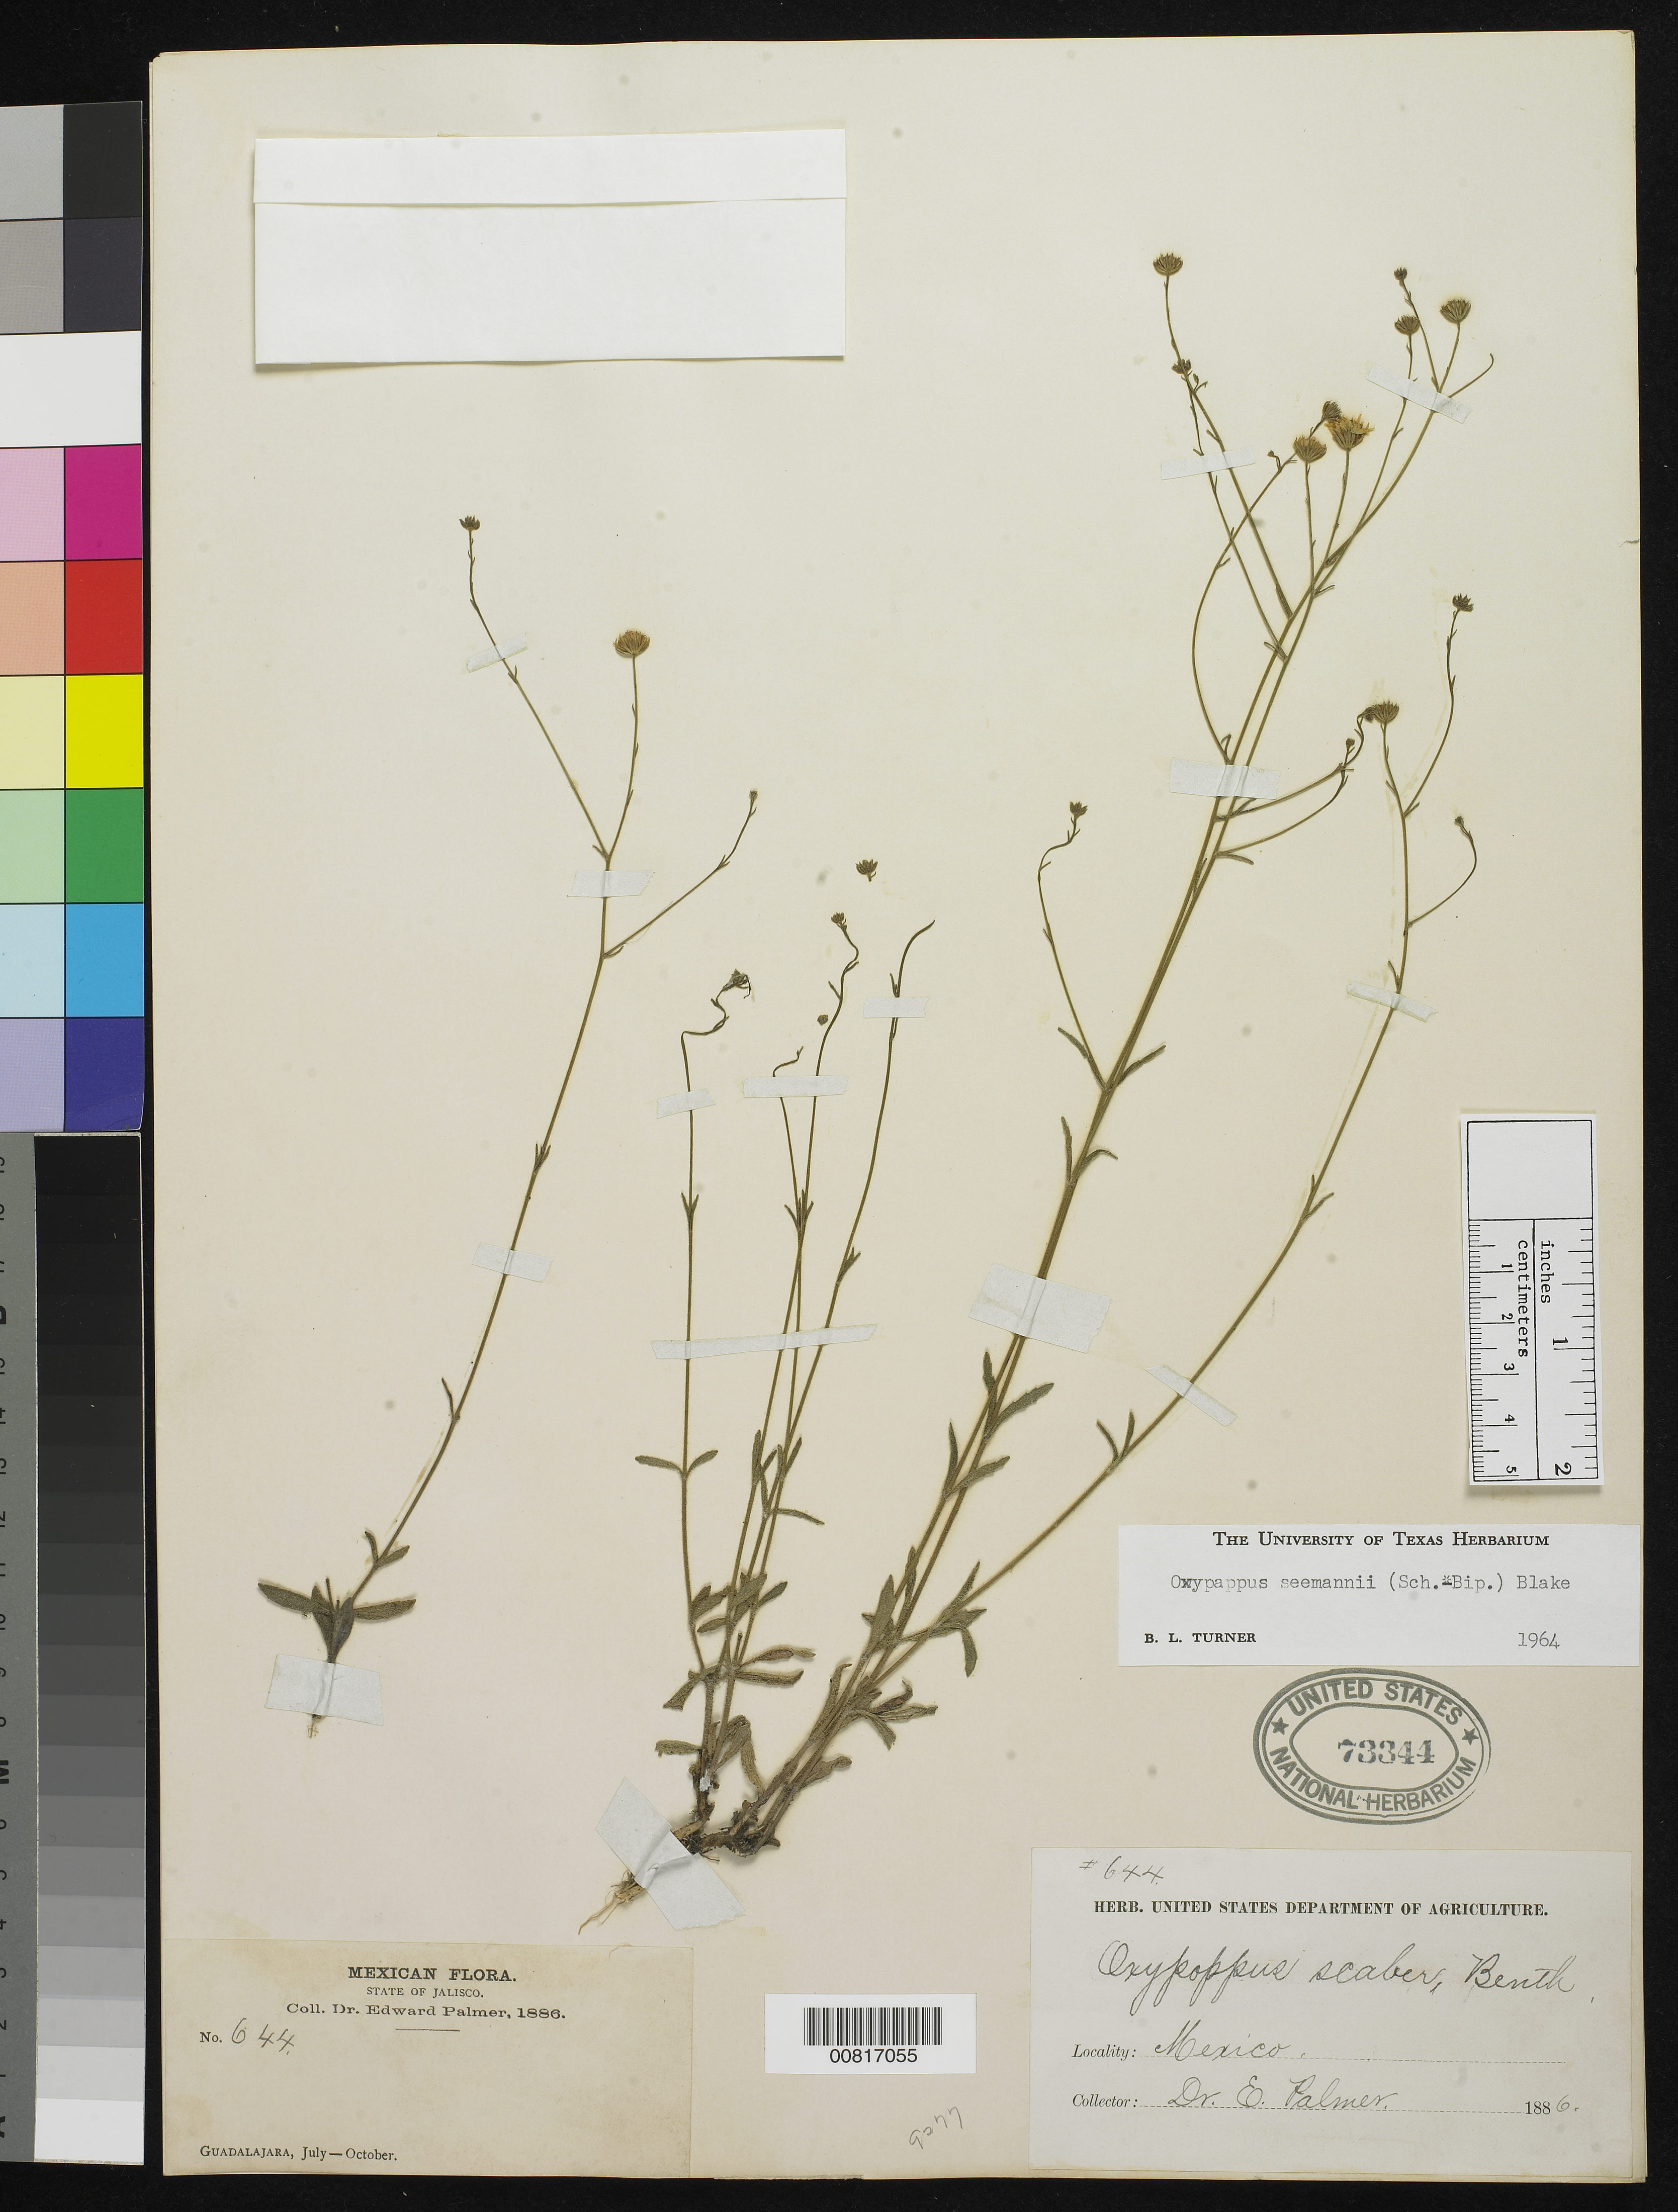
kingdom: Plantae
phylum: Tracheophyta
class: Magnoliopsida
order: Asterales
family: Asteraceae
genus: Oxypappus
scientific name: Oxypappus seemannii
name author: (Sch. Bip.) B.L. Turner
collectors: E. Palmer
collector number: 644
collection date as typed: Jul 1886 to -- Oct 1886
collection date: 1886-07/1886-10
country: Mexico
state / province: Jalisco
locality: Guadalajara, Jalisco.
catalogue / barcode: US 73344